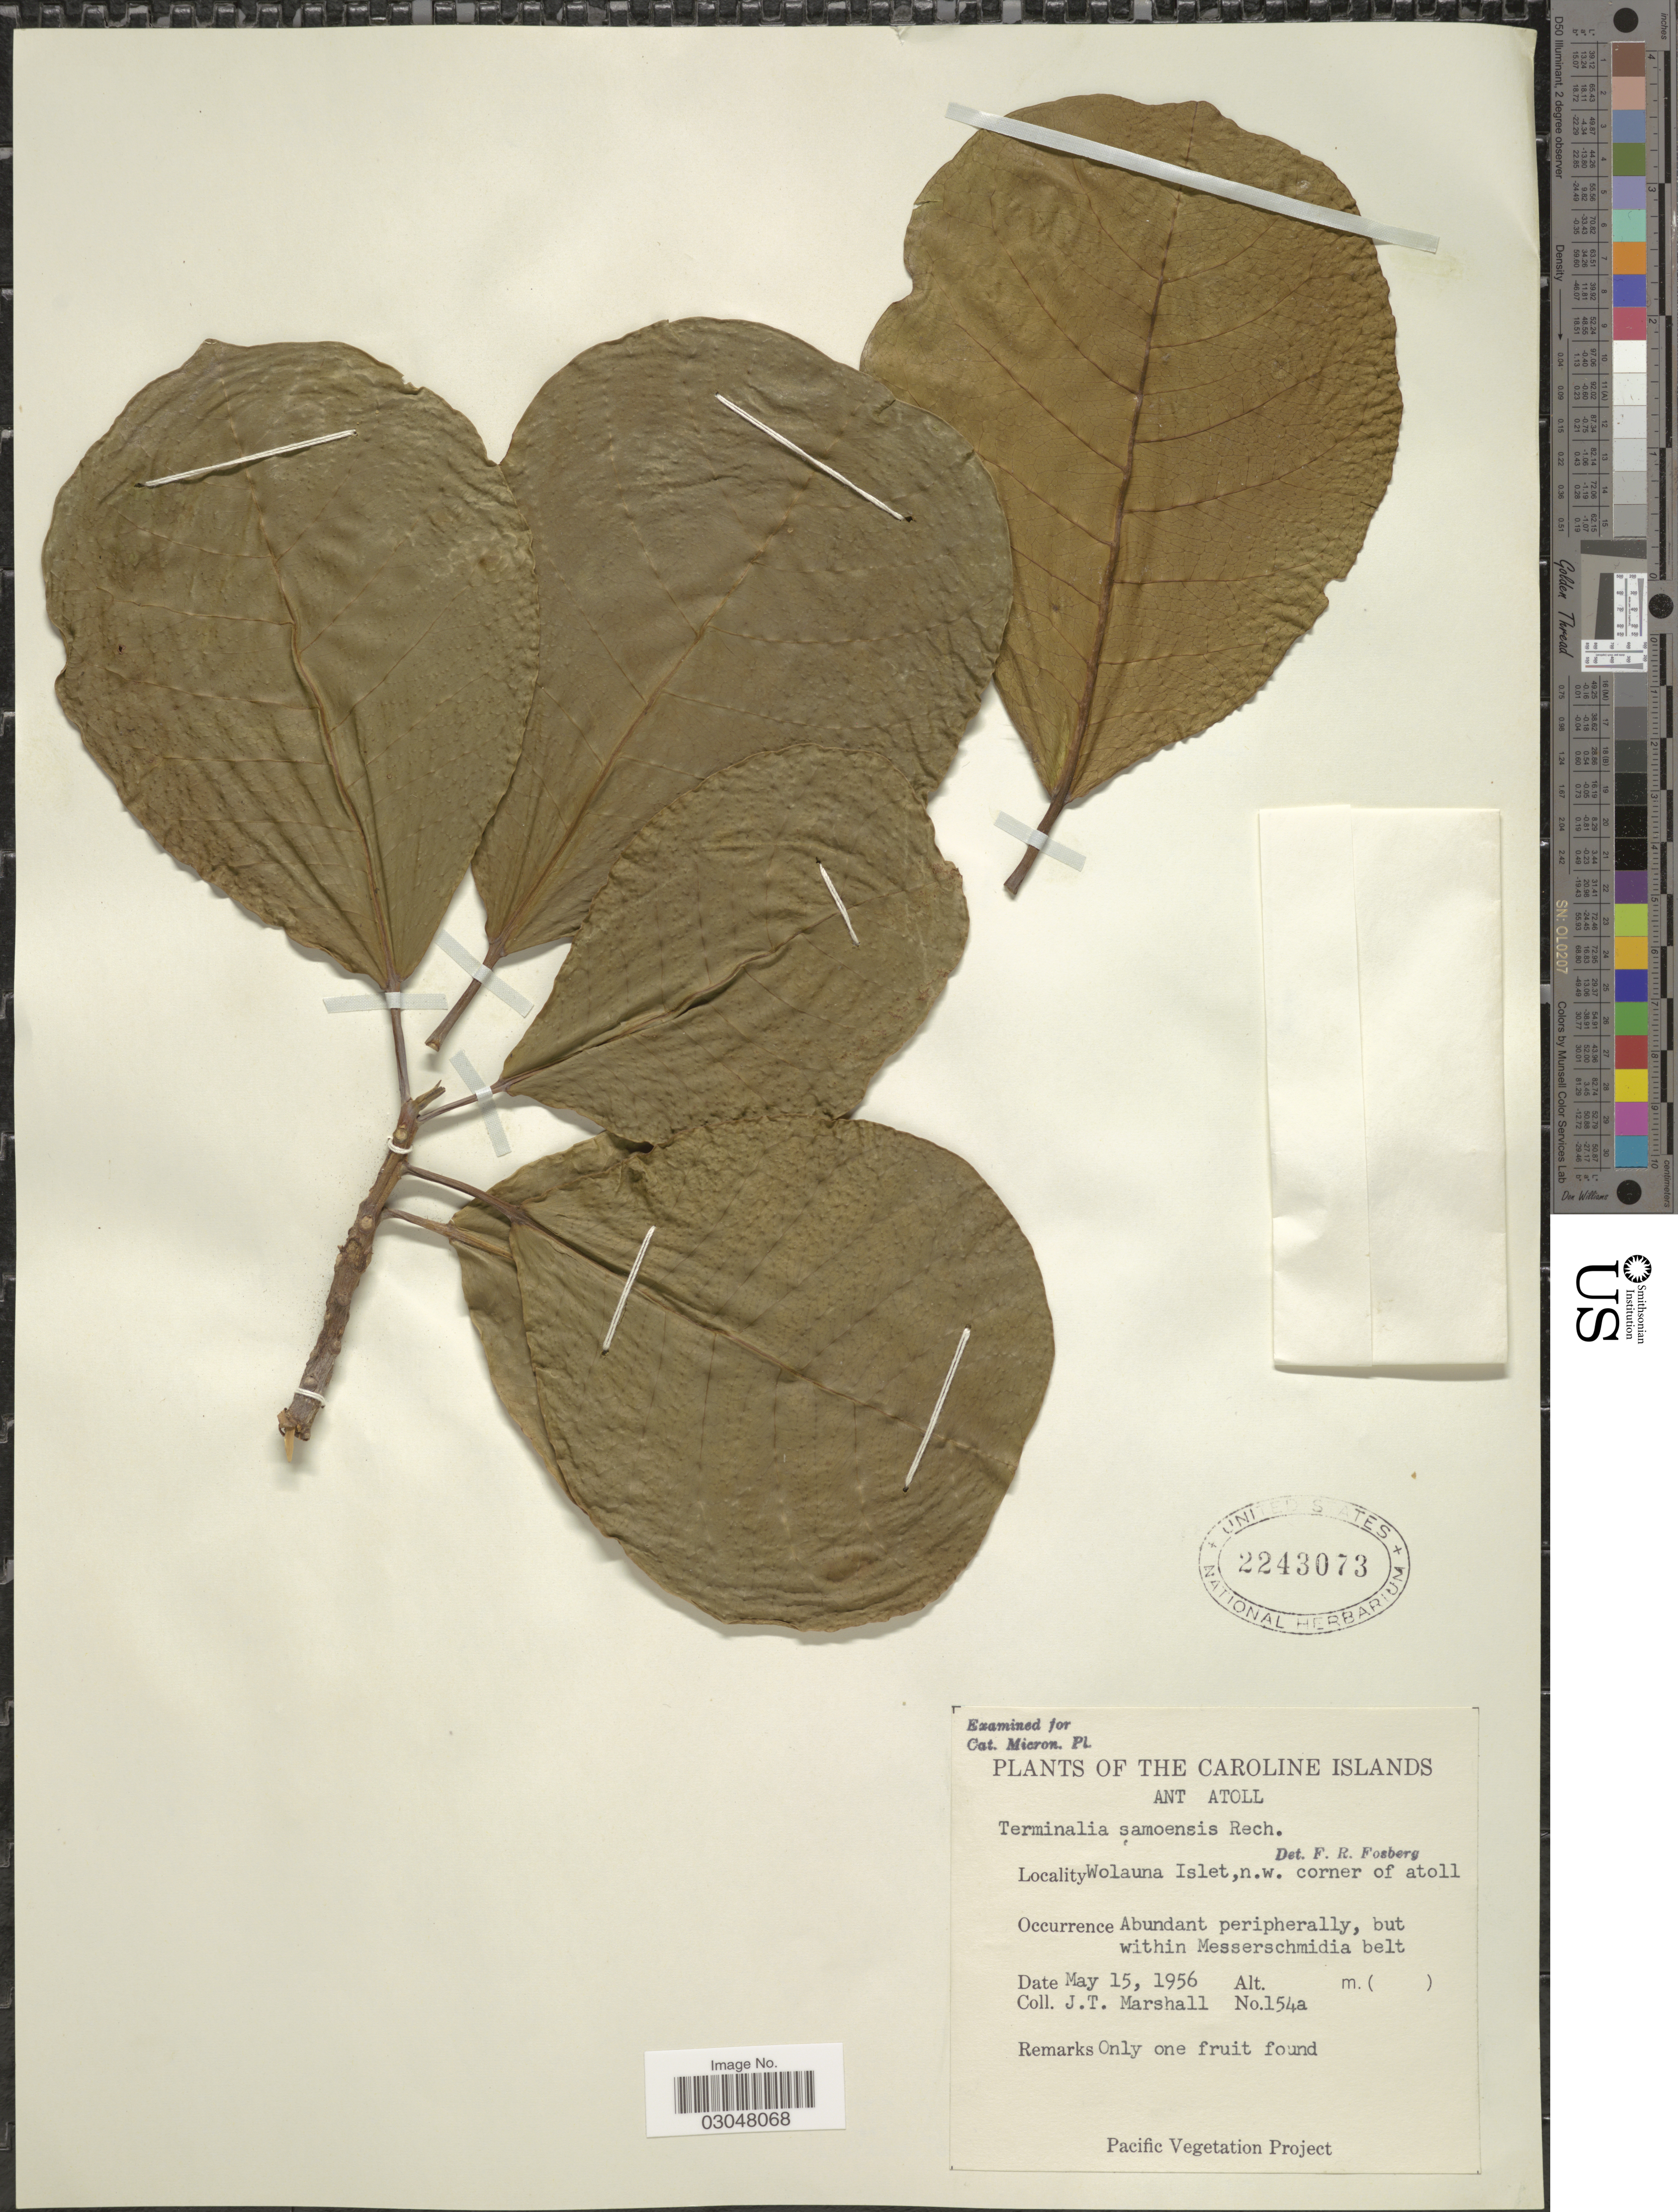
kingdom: Plantae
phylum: Tracheophyta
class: Magnoliopsida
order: Myrtales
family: Combretaceae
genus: Terminalia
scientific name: Terminalia samoensis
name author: Rech.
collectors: J. T. Marshall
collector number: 154a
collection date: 1956-05-15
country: Micronesia, Federated States of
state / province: Pohnpei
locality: The Caroline Islands. Ant Atoll. Wolauna Islet, n.w. corner of atoll.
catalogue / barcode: US 2243073